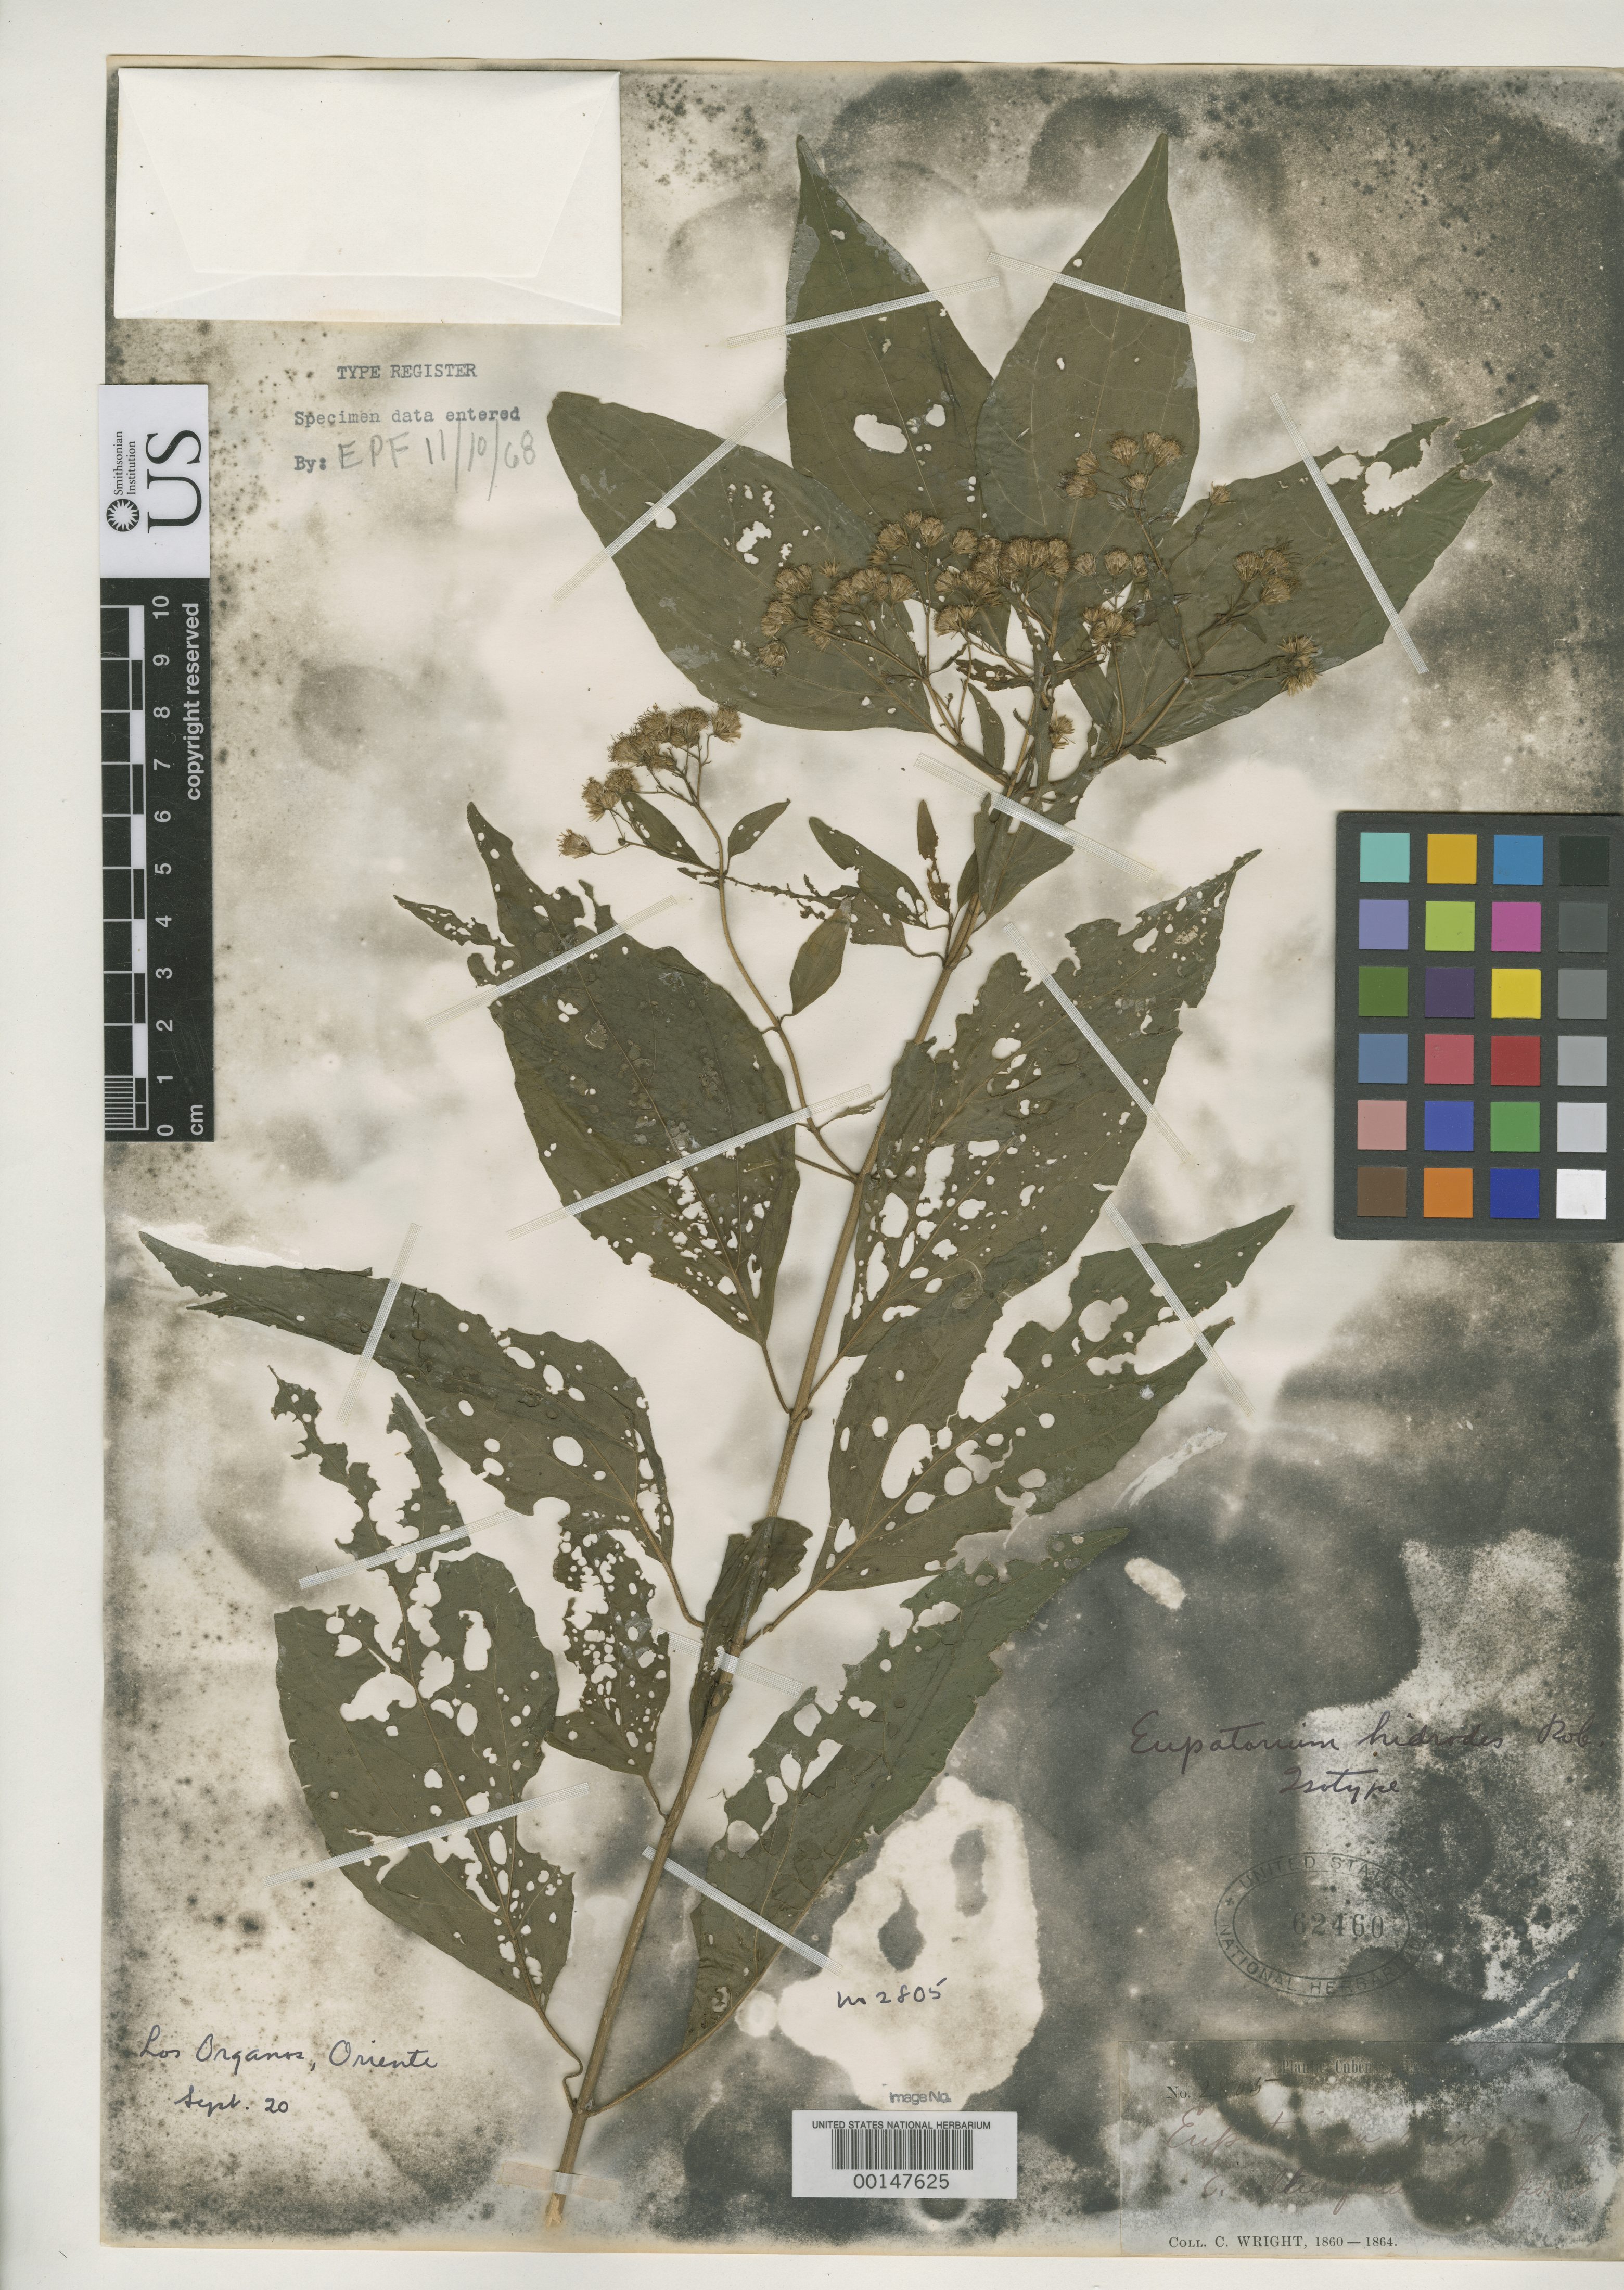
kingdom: Plantae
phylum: Tracheophyta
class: Magnoliopsida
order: Asterales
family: Asteraceae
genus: Eupatorium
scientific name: Eupatorium hidrodes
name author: B.L. Rob.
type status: Isotype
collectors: C. Wright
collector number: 2805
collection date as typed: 20 Sep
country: Cuba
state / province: Oriente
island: Greater Antilles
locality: Los Organos.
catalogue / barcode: US 62460